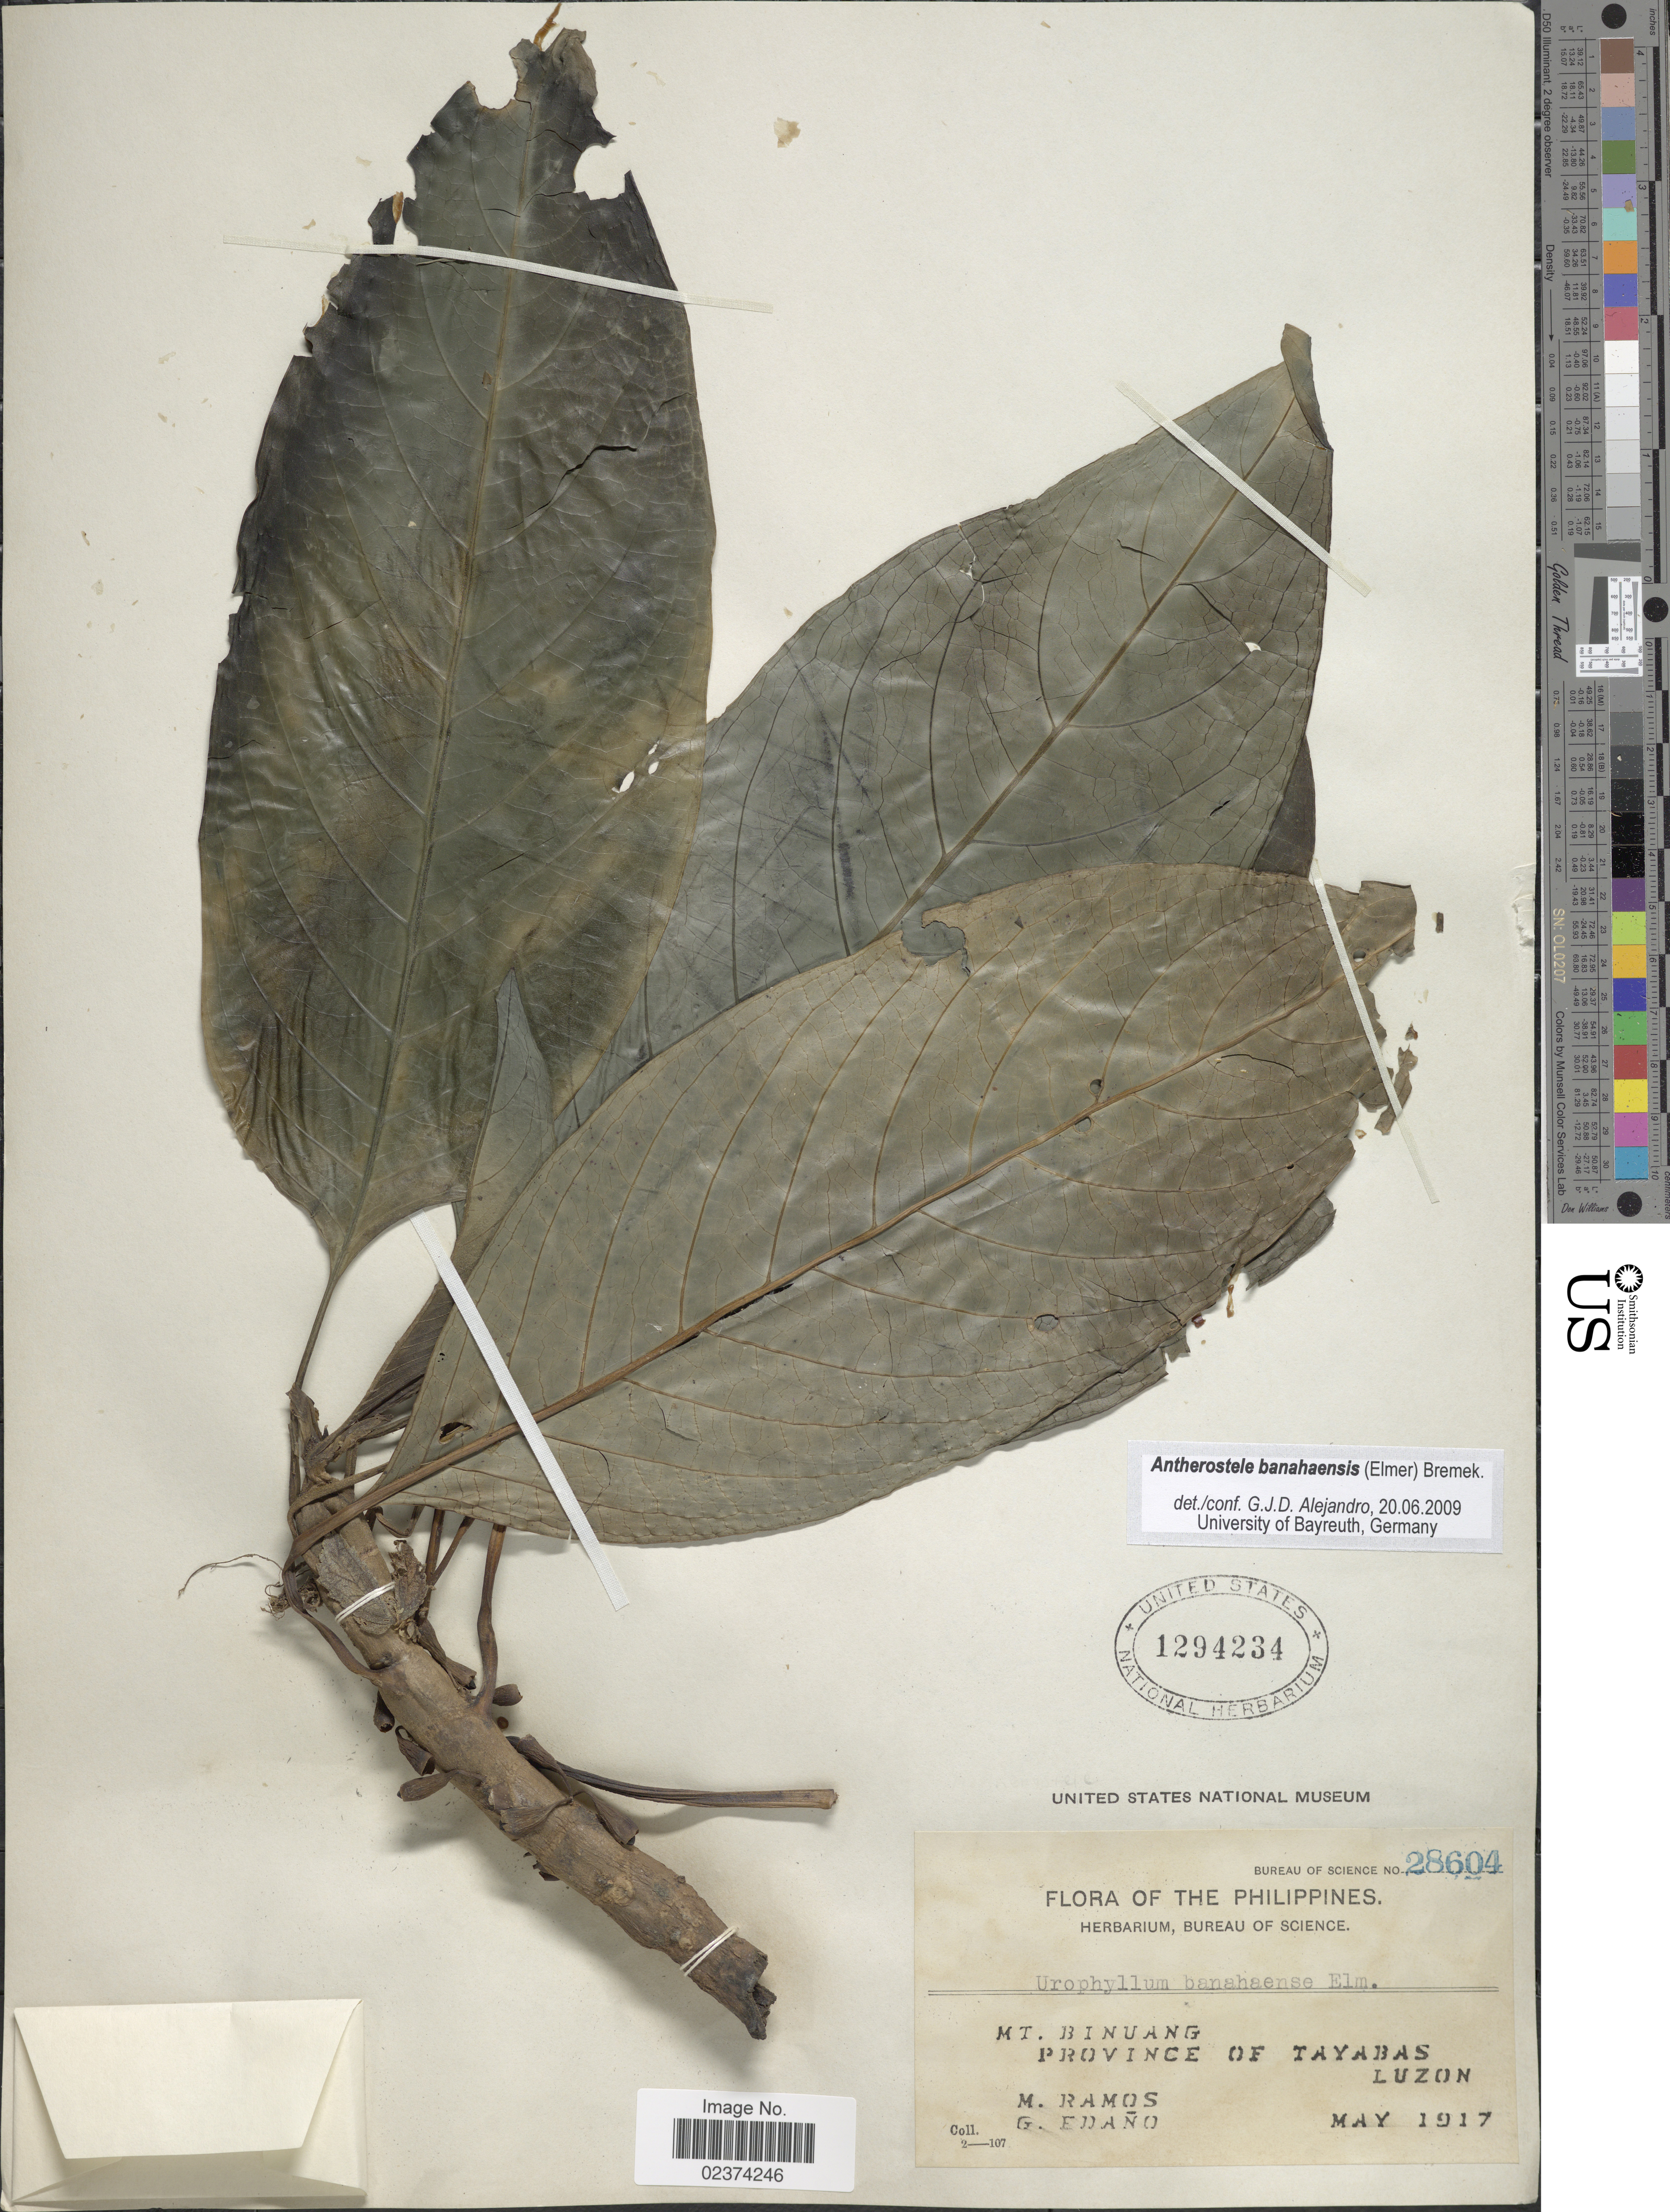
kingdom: Plantae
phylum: Tracheophyta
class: Magnoliopsida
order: Gentianales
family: Rubiaceae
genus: Antherostele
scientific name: Antherostele banahaensis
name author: (Elmer) Bremek.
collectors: M. Ramos & G. Edaño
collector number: Bureau of Science 28604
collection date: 1917-05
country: Philippines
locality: Mt. Binuang, Province of Tayabas, Luzon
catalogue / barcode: US 1294234